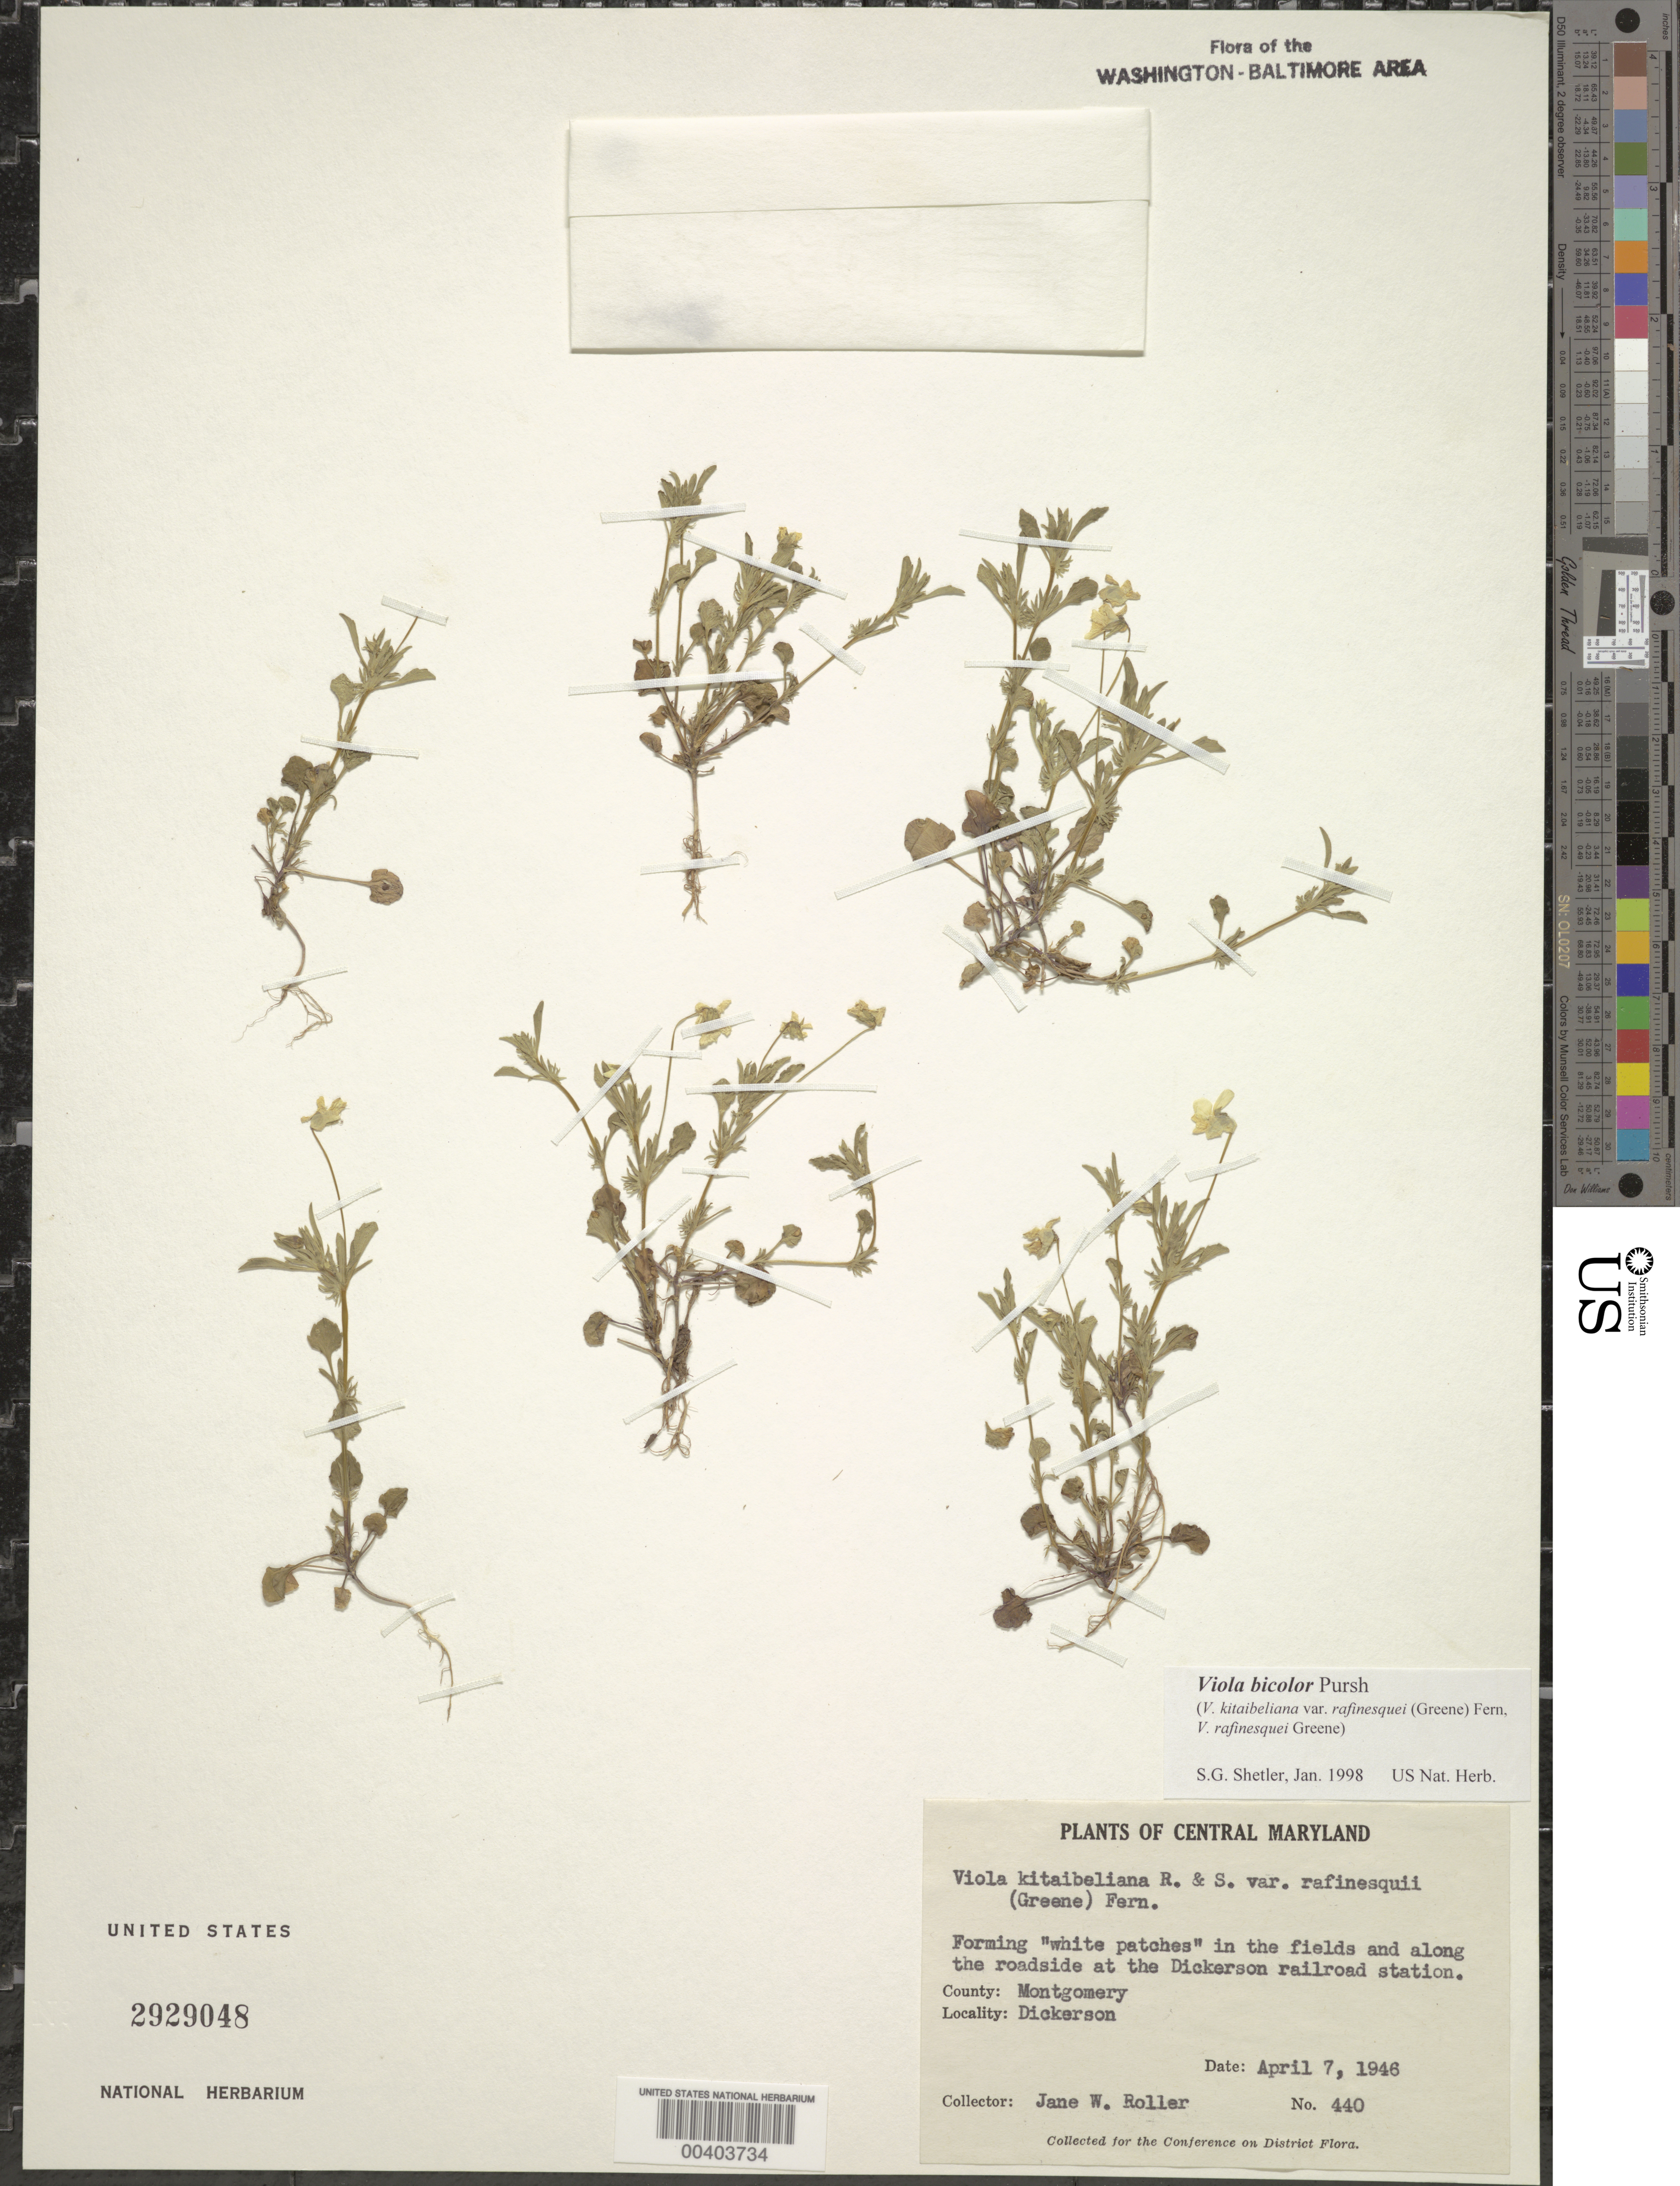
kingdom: Plantae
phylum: Tracheophyta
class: Magnoliopsida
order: Malpighiales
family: Violaceae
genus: Viola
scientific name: Viola bicolor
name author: Pursh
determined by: Shetler, Stanwyn G., (US), NMNH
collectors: J. W. Roller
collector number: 440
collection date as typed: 07 Apr 1946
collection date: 1946-04-07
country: United States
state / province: Maryland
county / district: Montgomery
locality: Dickerson Railroad Station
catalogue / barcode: US 2929048